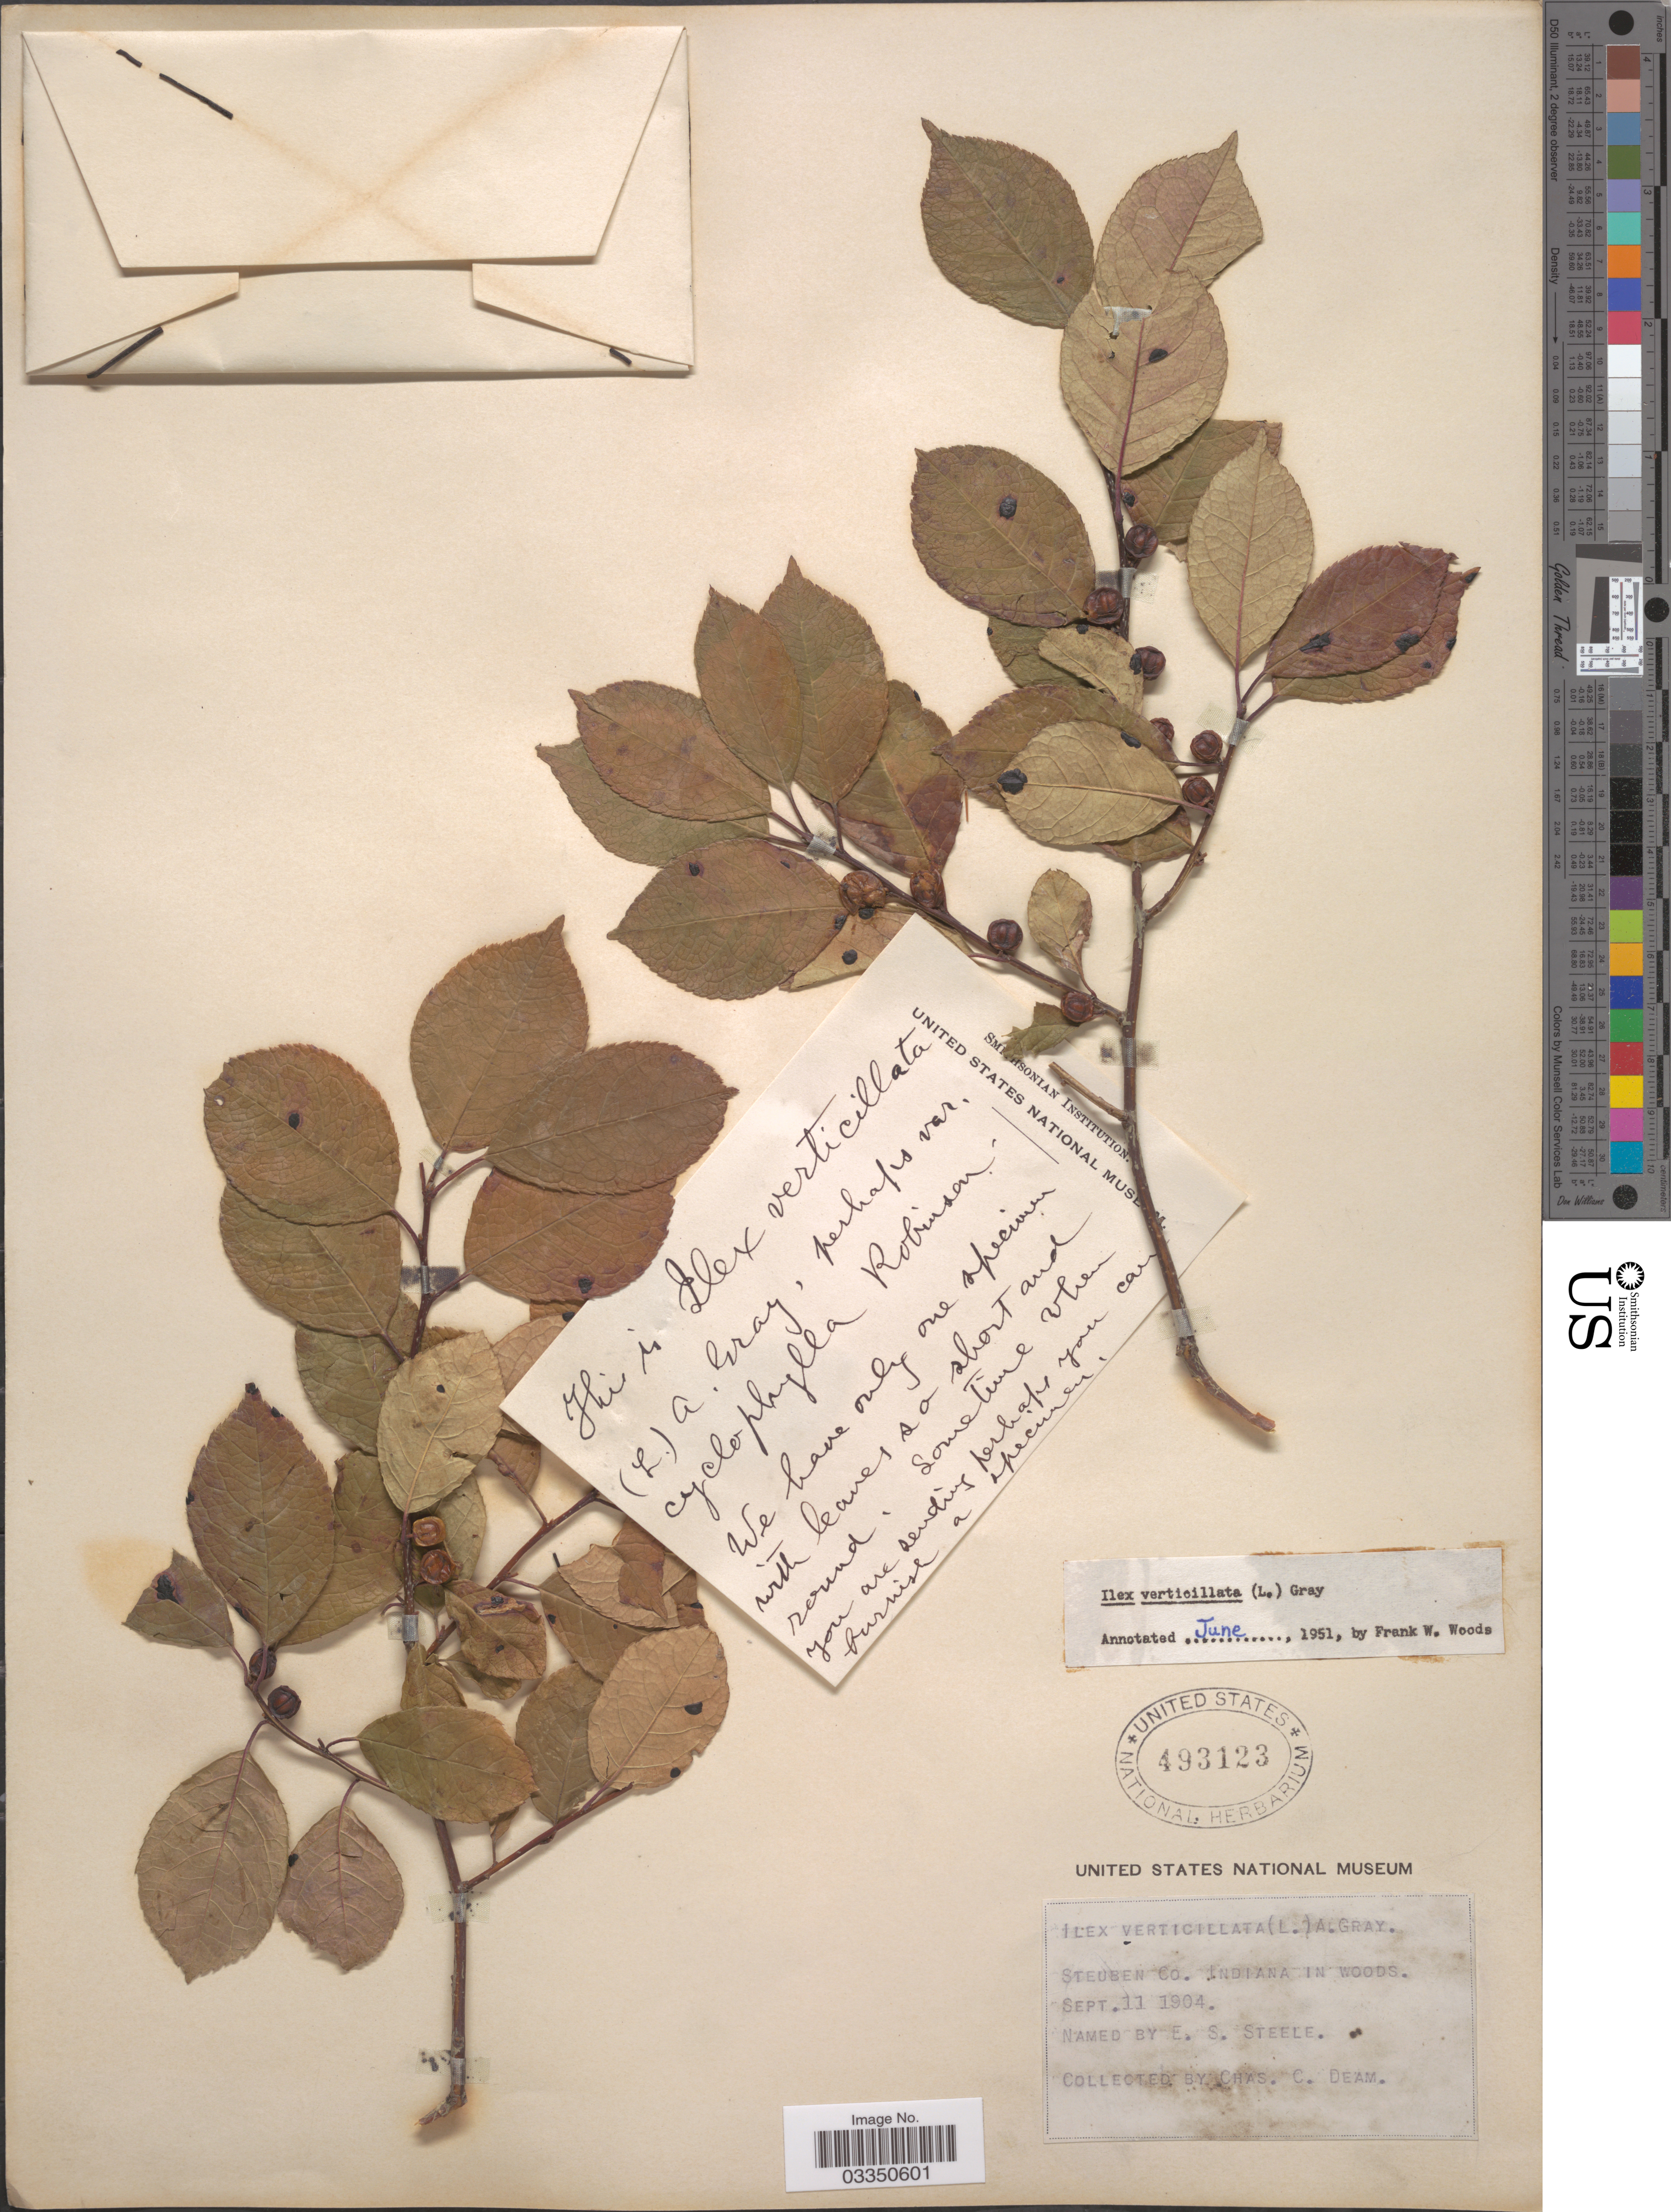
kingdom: Plantae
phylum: Tracheophyta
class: Magnoliopsida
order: Aquifoliales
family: Aquifoliaceae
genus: Ilex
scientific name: Ilex verticillata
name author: (L.) A. Gray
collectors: C. C. Deam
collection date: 1904-09-11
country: United States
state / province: Indiana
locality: Steuben Co.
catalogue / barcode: US 493123